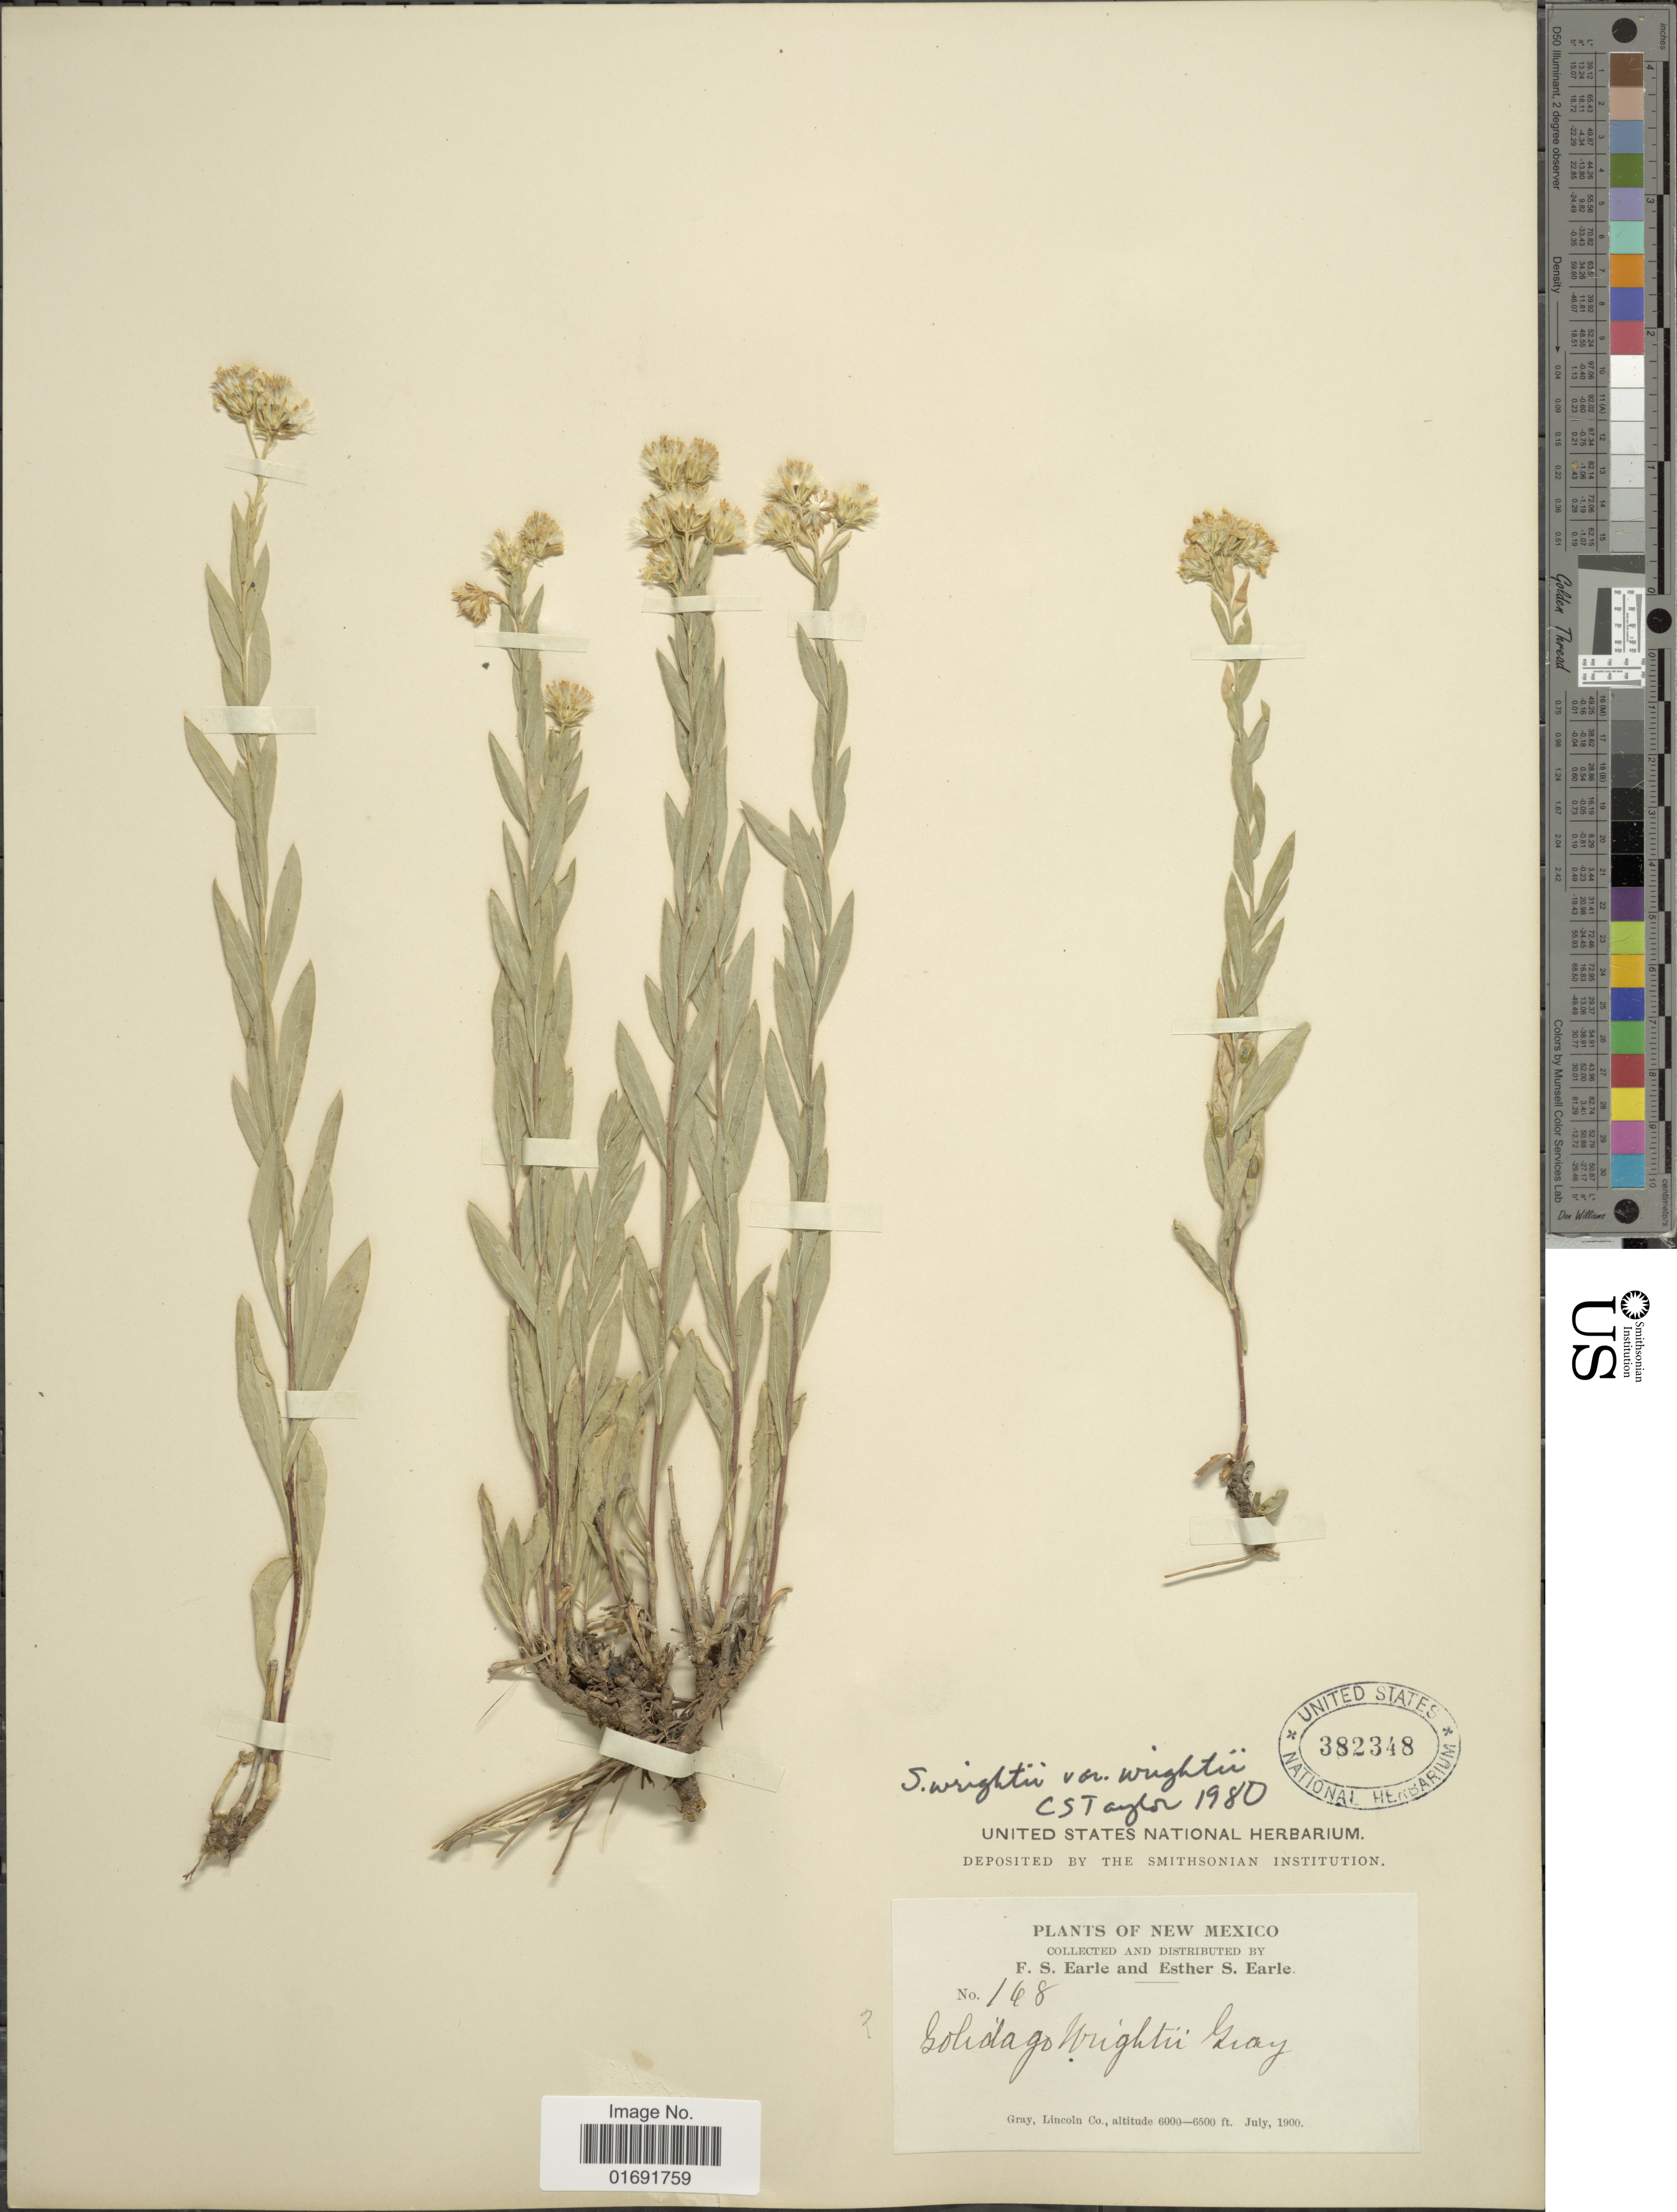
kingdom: Plantae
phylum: Tracheophyta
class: Magnoliopsida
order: Asterales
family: Asteraceae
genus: Solidago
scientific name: Solidago wrightii var. wrightii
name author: A. Gray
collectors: F. S. Earle & E. S. Earle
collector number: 148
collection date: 1900-07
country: United States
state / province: New Mexico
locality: Gray, Lincoln Co.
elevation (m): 1829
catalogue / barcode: US 382348